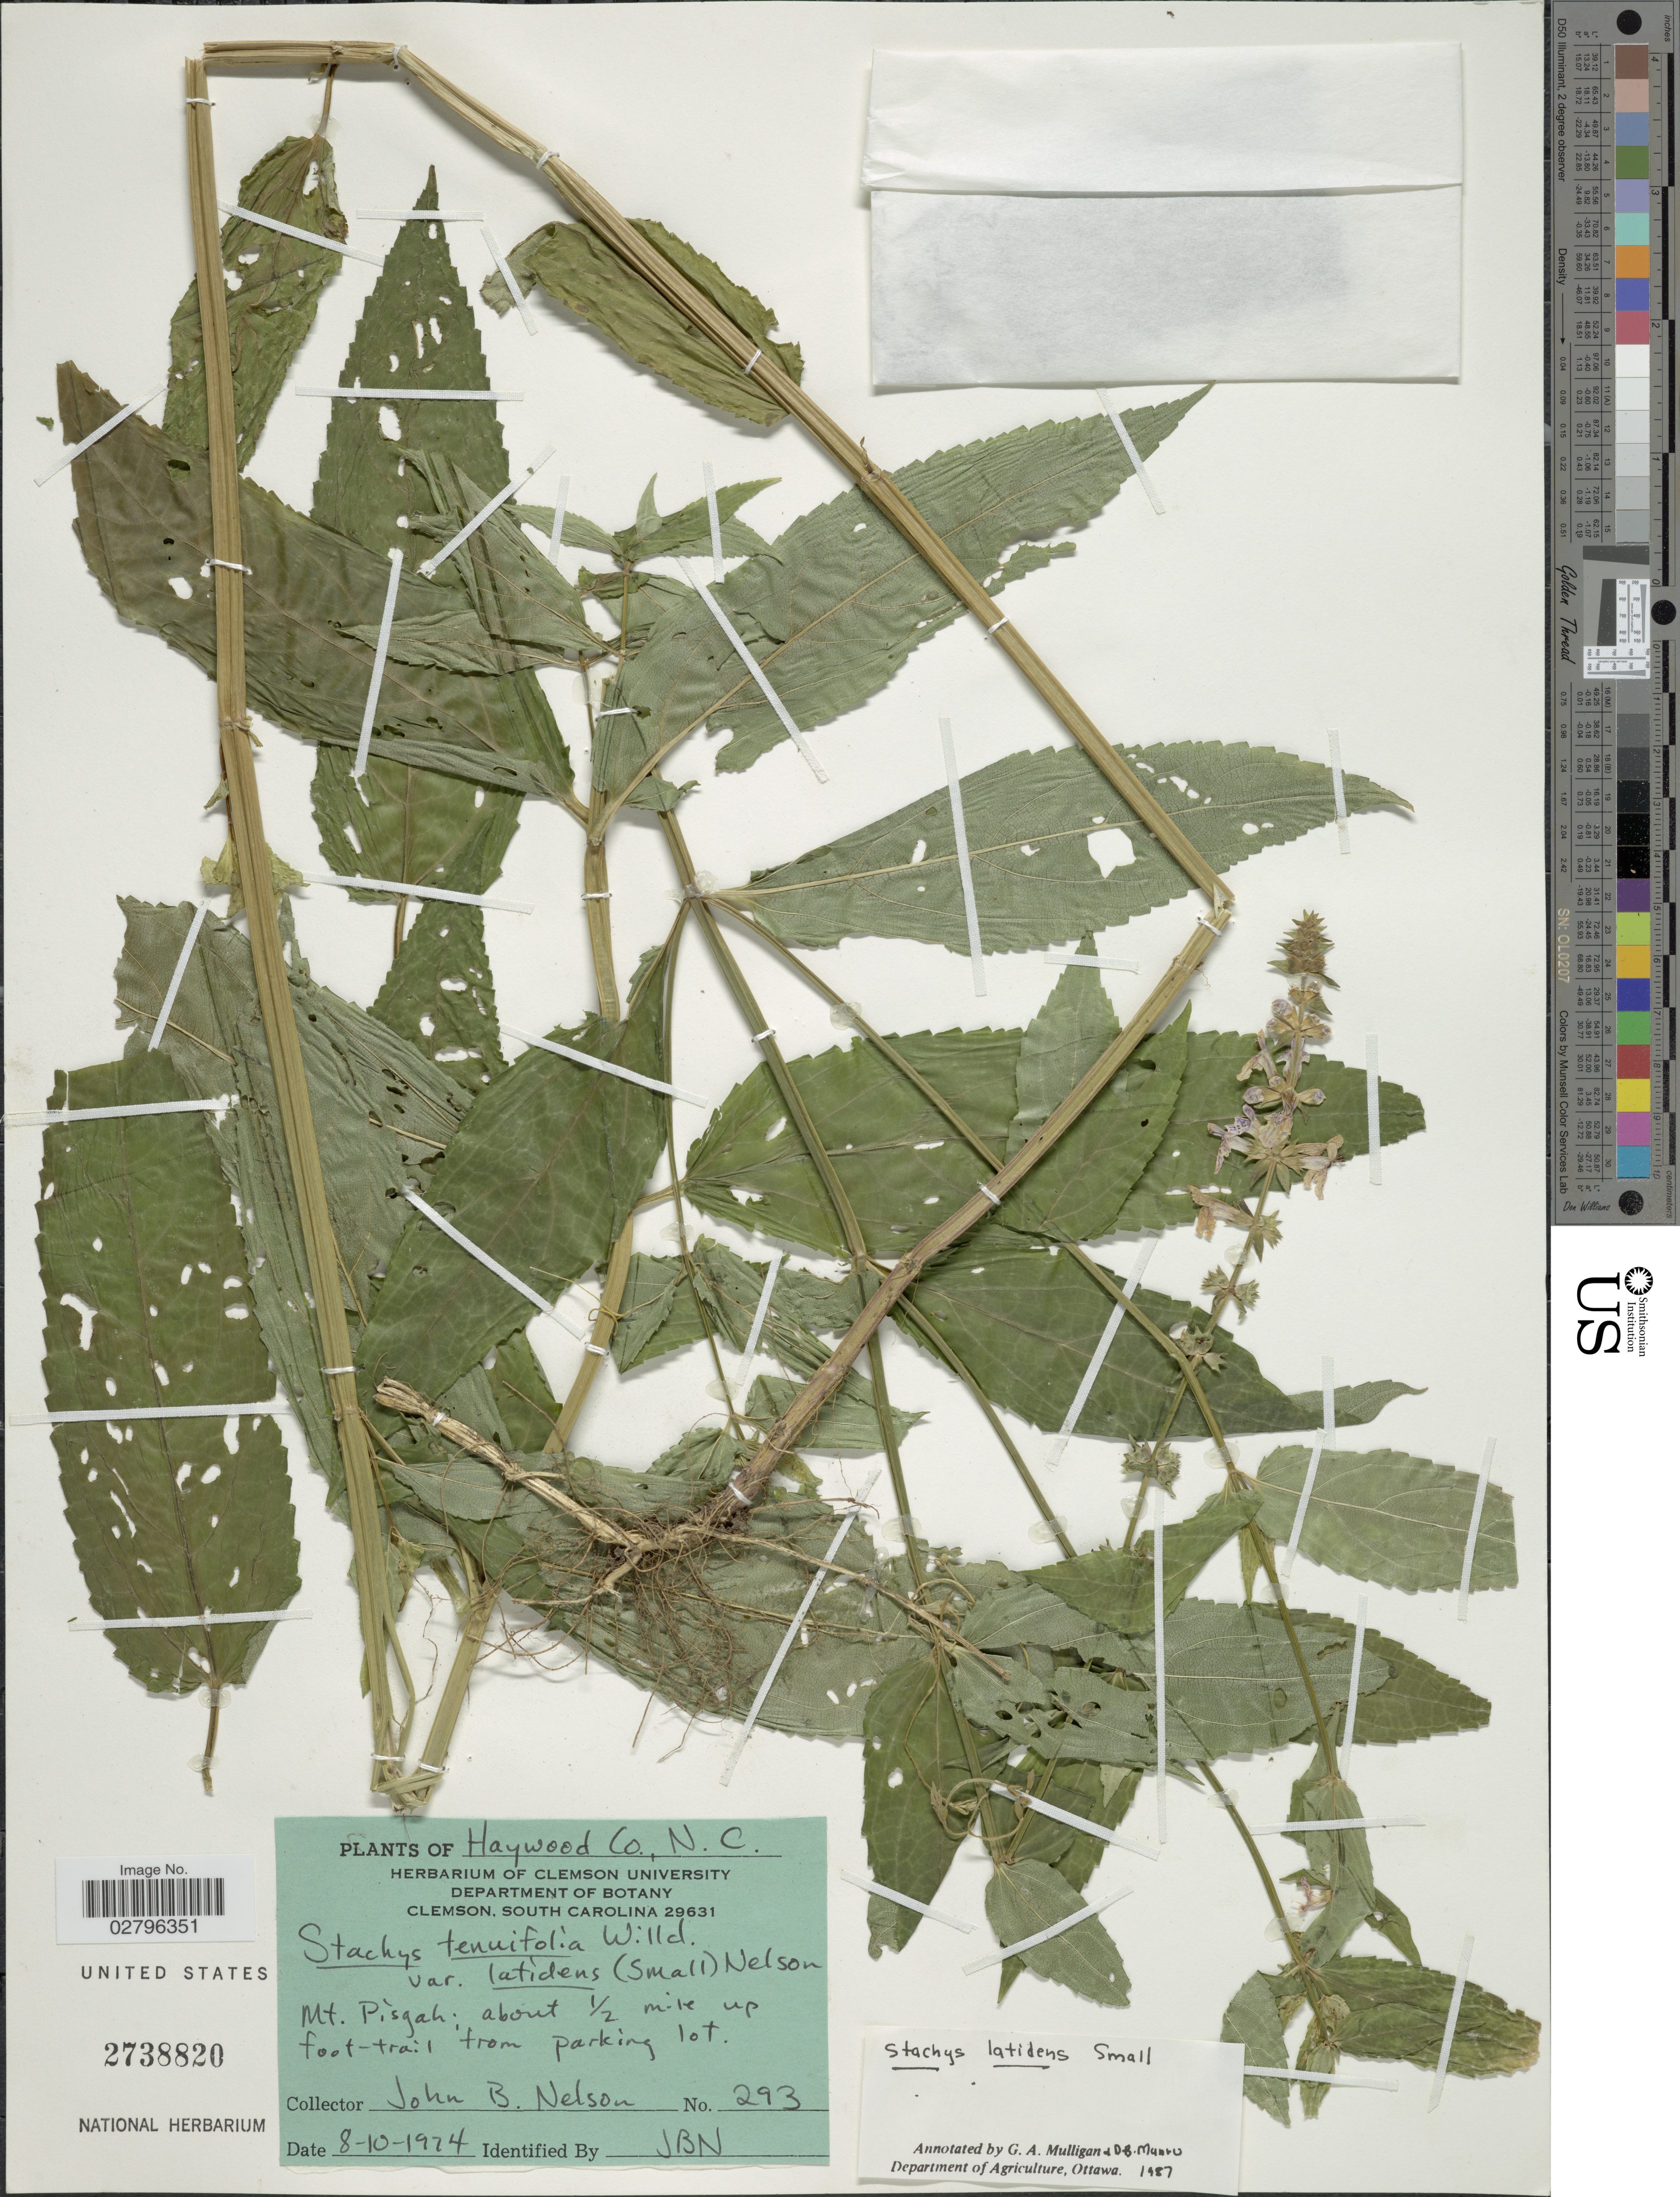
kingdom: Plantae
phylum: Tracheophyta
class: Magnoliopsida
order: Lamiales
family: Lamiaceae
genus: Stachys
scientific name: Stachys latidens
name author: Small in Britton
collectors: J. B. Nelson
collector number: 293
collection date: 1974-08-10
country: United States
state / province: North Carolina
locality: Haywood Co. Mt. Pisgah: about ½ mile up foot-trail from parking lot.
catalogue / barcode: US 2738820